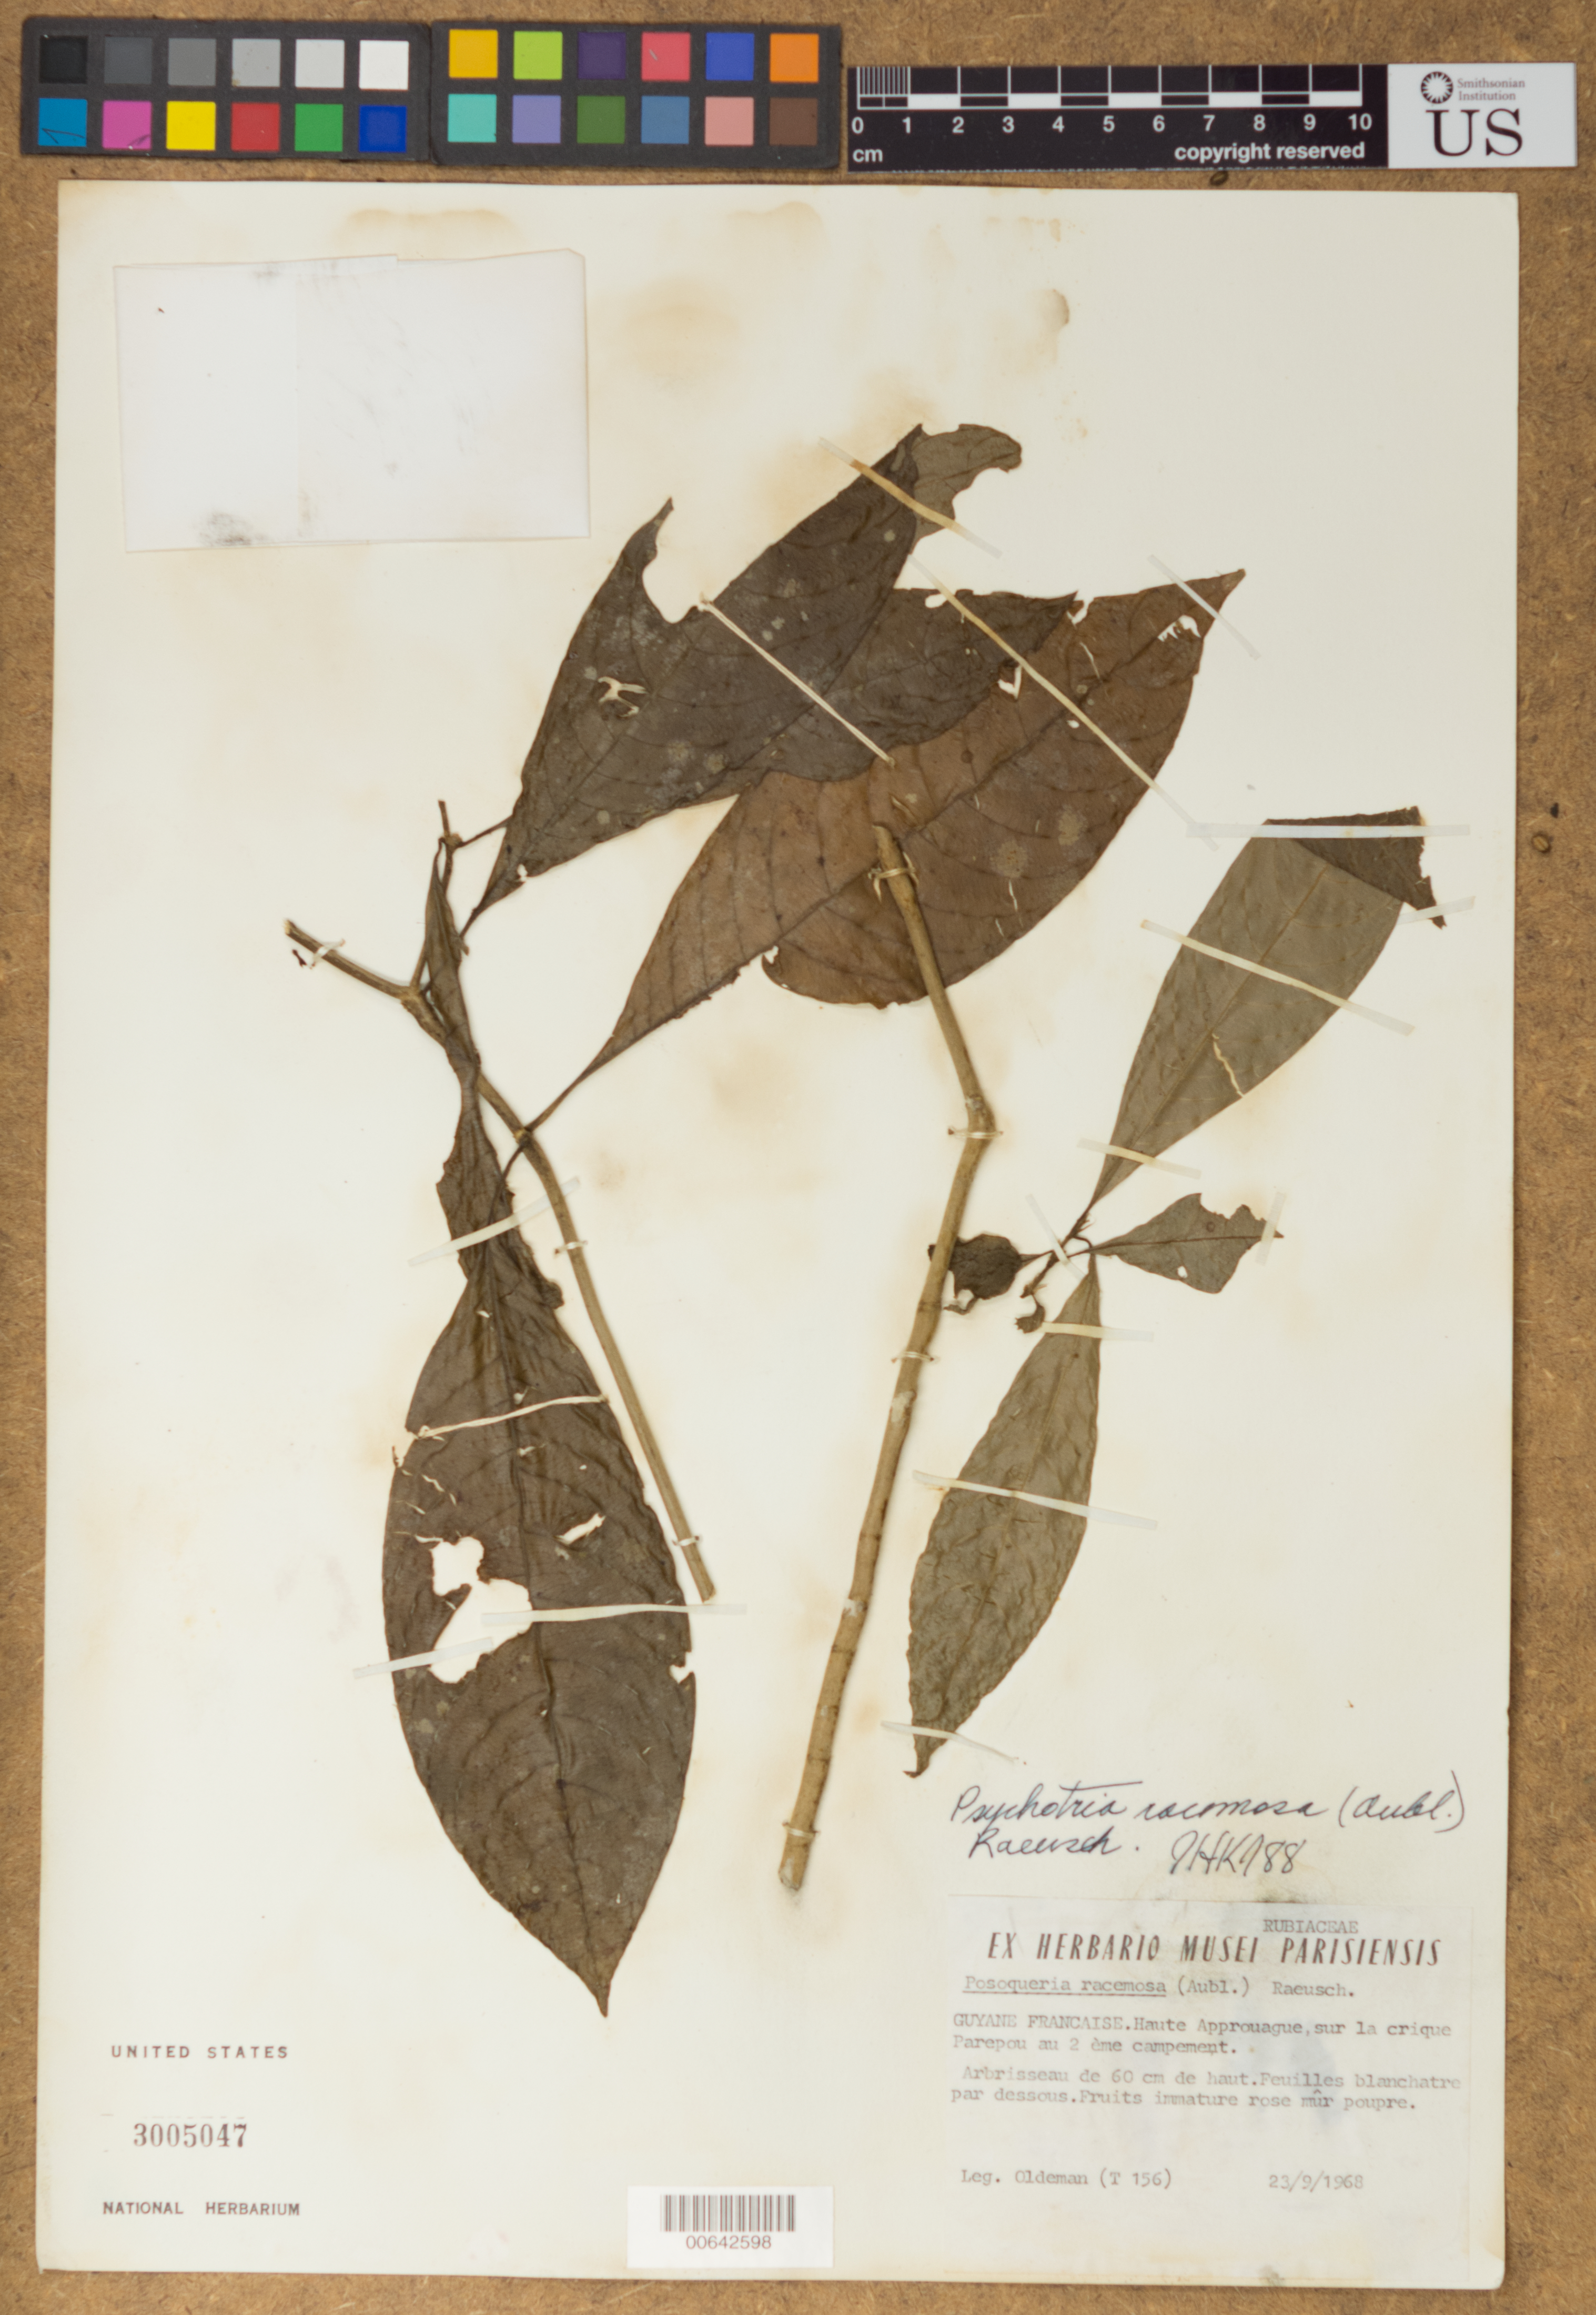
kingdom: Plantae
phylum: Tracheophyta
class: Magnoliopsida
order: Gentianales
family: Rubiaceae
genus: Psychotria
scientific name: Psychotria racemosa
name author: Rich.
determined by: Kirkbride, J. H.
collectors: R. Oldeman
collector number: T 156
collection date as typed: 23-Sep-68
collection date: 1968-09-23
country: French Guiana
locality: Haute Approuague, Crique Parépou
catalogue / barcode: US 3005047